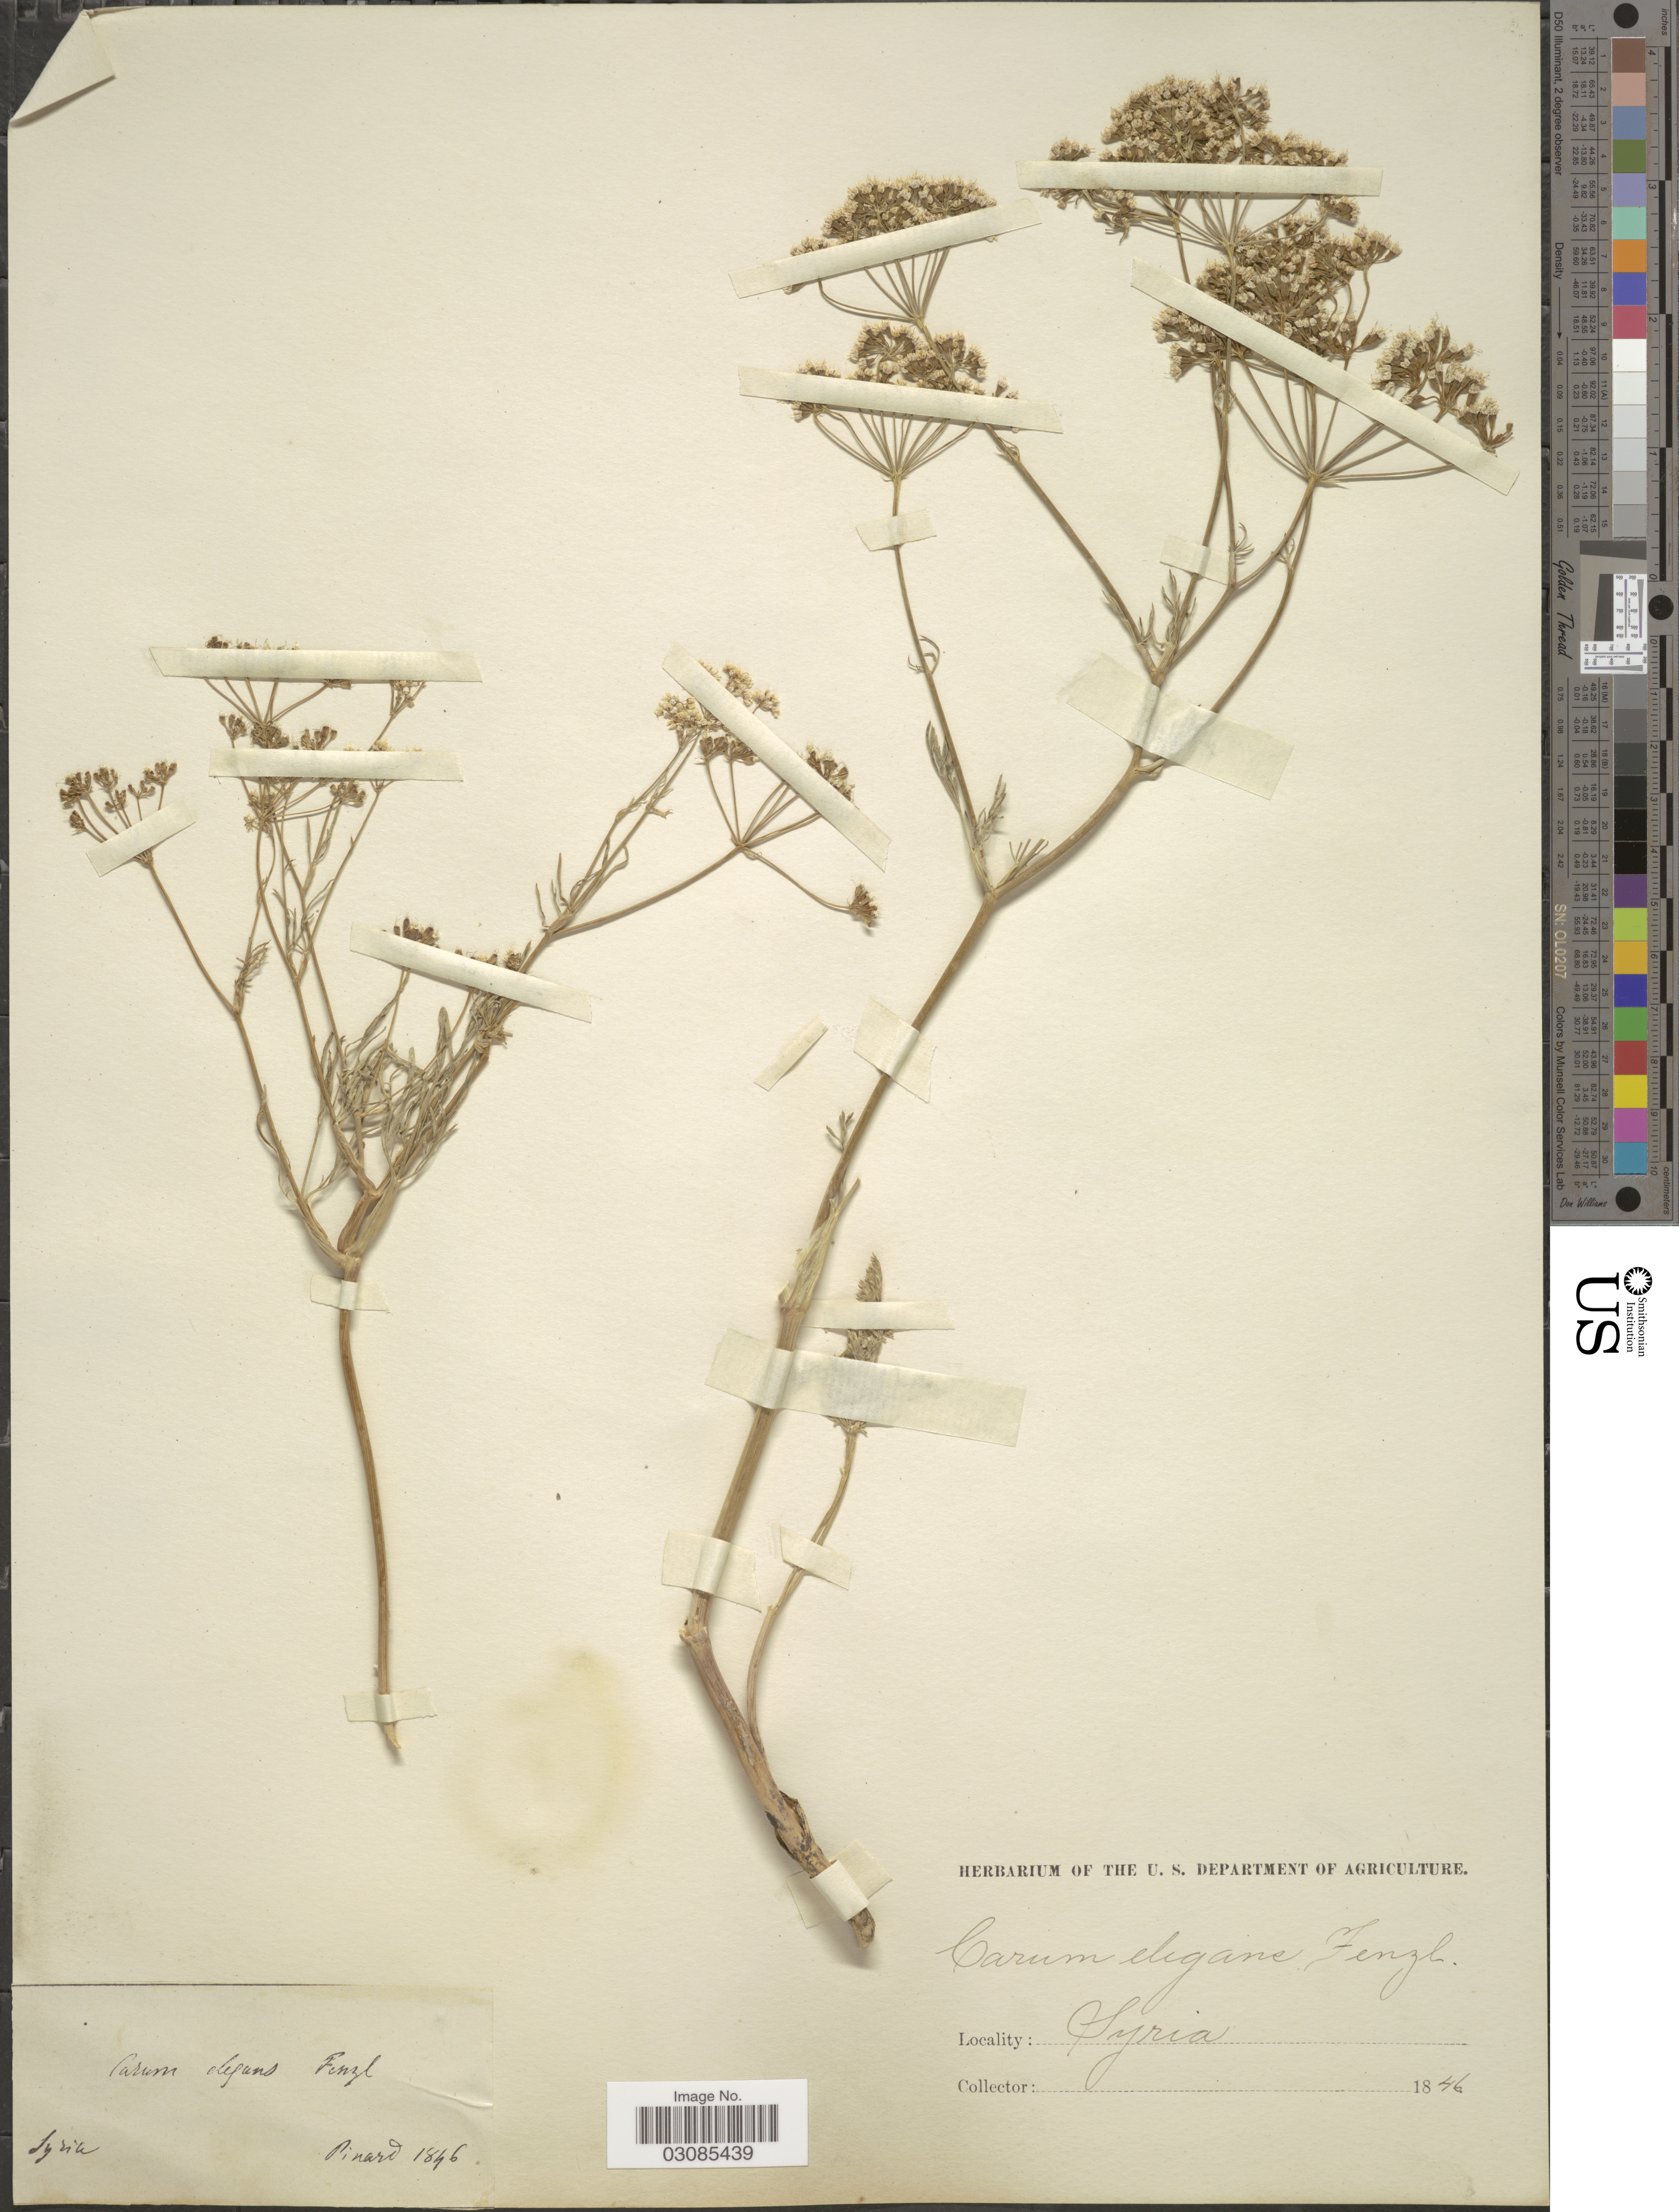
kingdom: Plantae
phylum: Tracheophyta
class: Magnoliopsida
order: Apiales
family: Apiaceae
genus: Bunium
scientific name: Bunium elegans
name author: (Fenzl) Freyn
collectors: -. Pinard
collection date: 1846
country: Syria